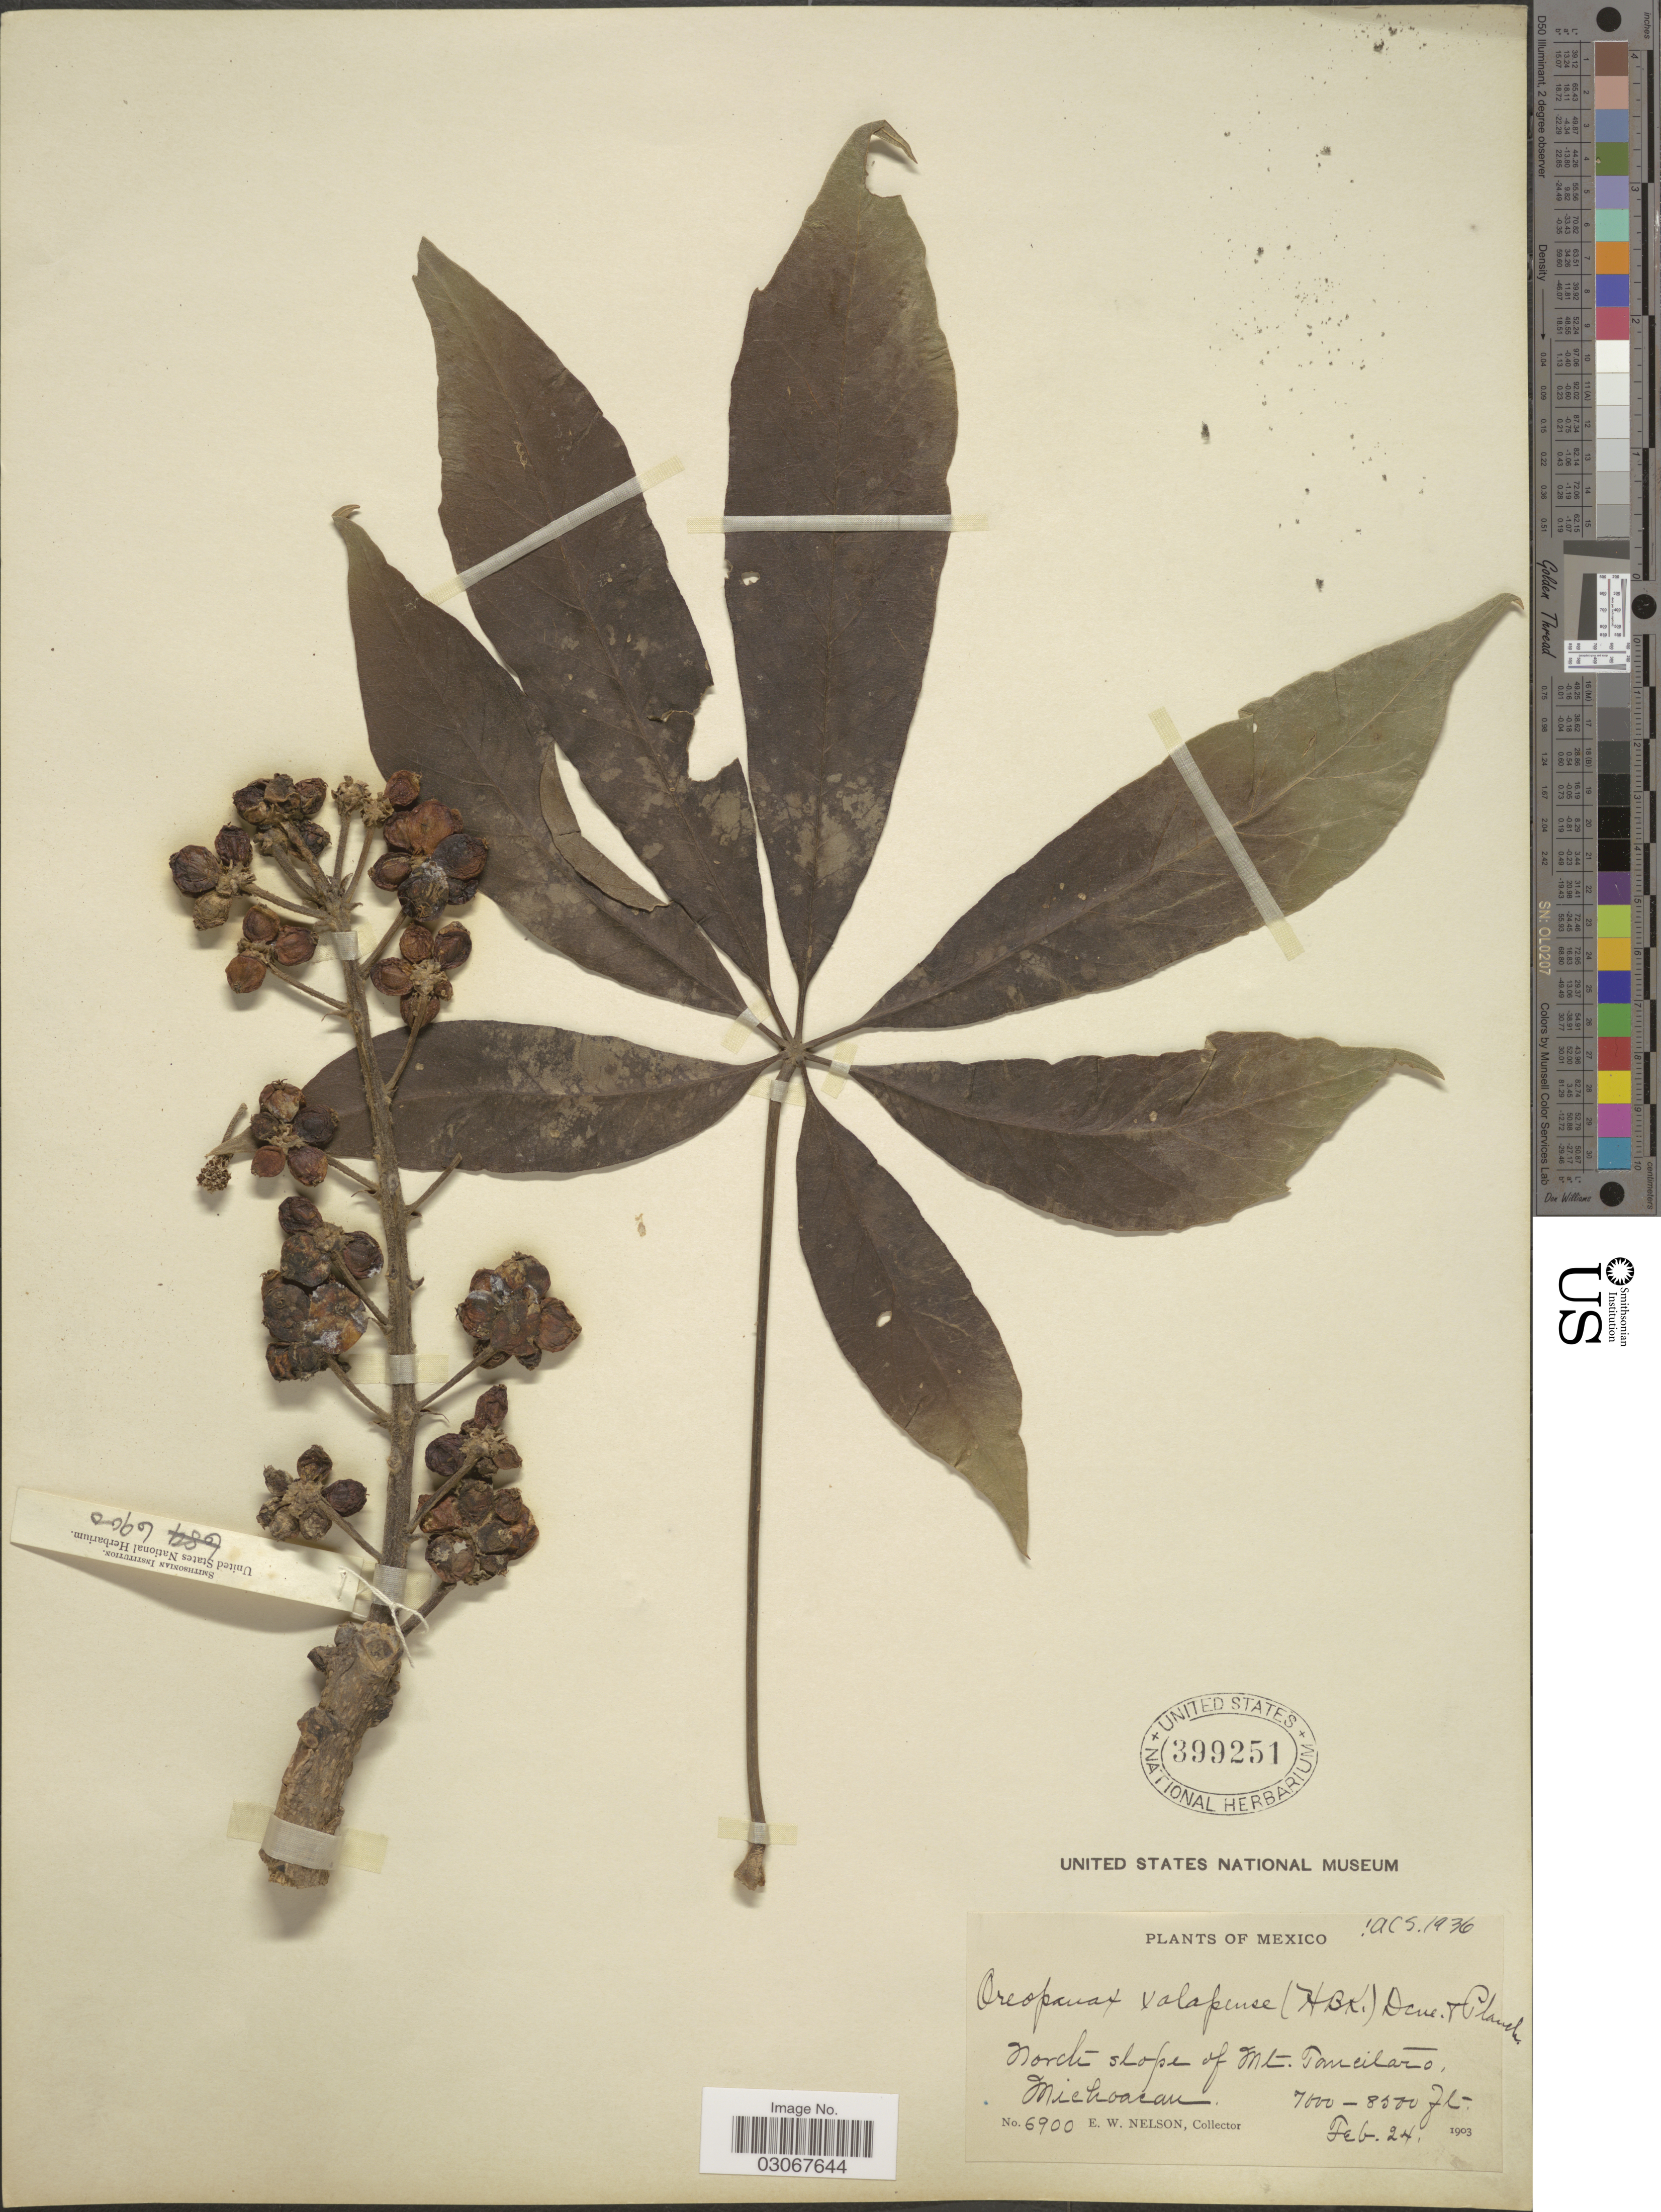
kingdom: Plantae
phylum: Tracheophyta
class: Magnoliopsida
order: Apiales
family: Araliaceae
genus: Oreopanax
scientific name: Oreopanax xalapensis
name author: (Kunth) Decne. & Planch.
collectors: E. W. Nelson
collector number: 6900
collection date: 1903-02-24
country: Mexico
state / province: Michoacán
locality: North slope of Mt. Tancitaro.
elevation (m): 2134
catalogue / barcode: US 399251